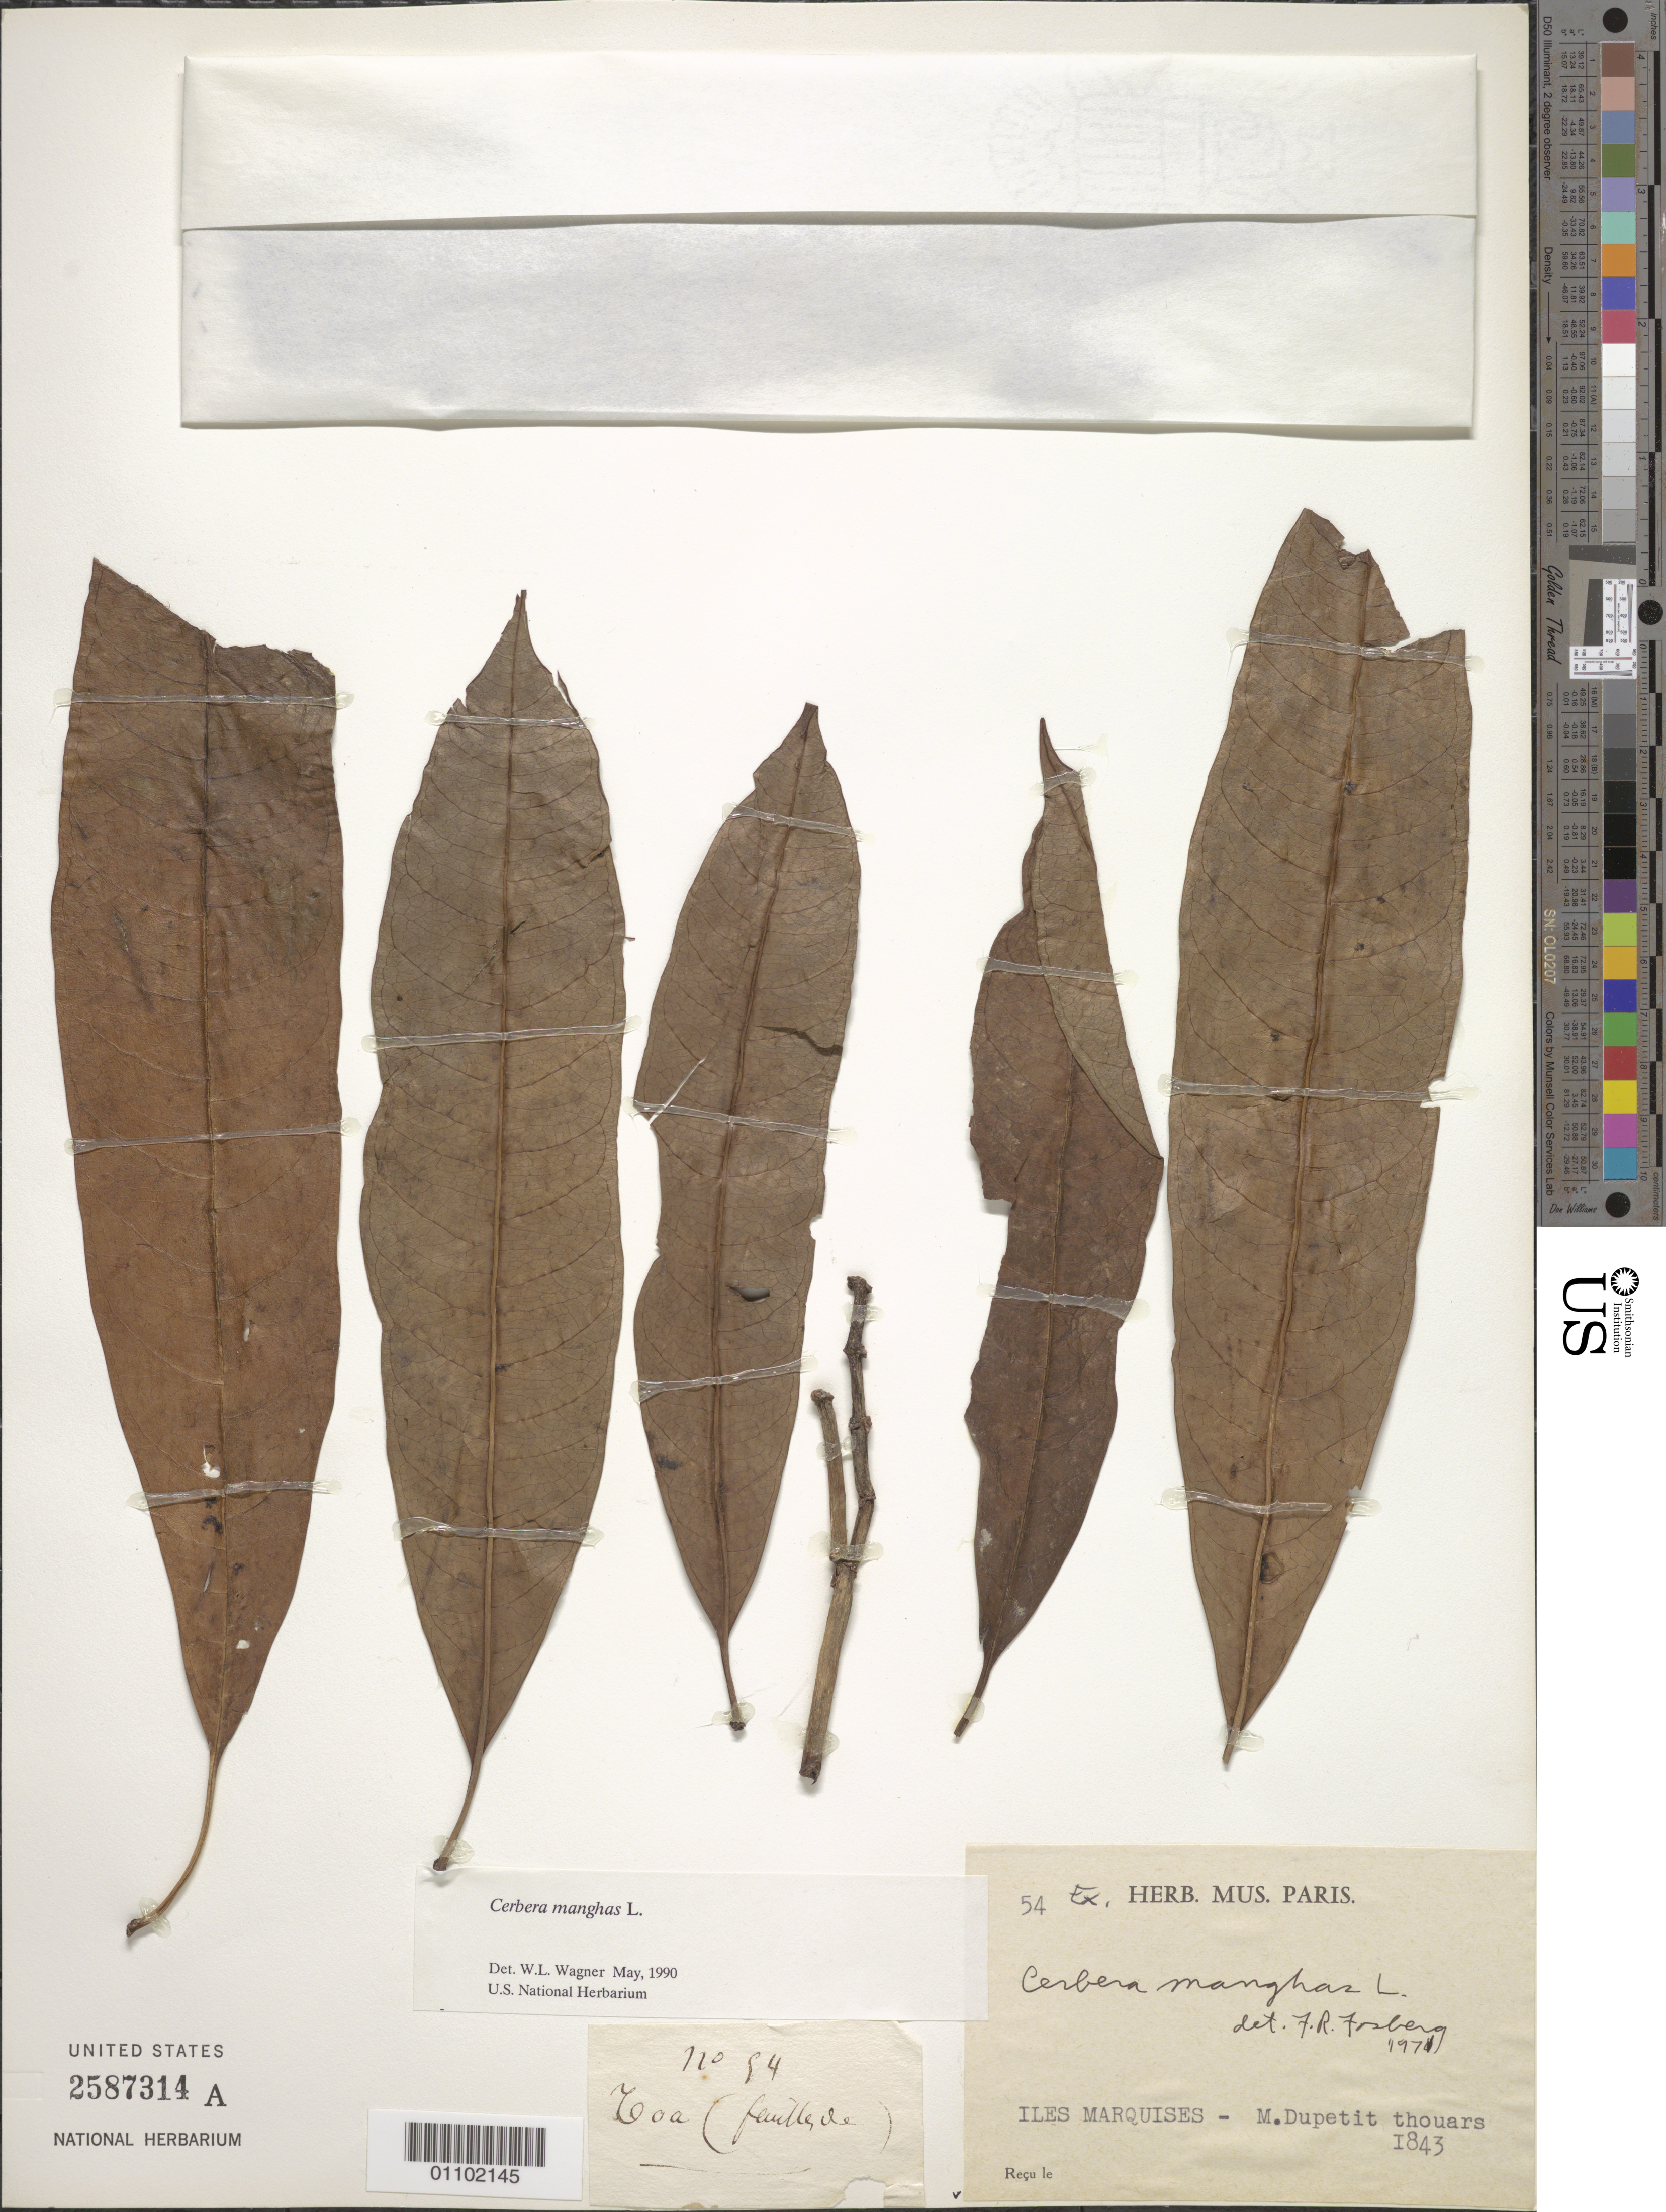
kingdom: Plantae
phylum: Tracheophyta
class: Magnoliopsida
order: Gentianales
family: Apocynaceae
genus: Cerbera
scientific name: Cerbera manghas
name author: L.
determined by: Wagner, W. L., (BOT), Smithsonian Institution - National Museum of Natural History (UNITED STATES)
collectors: L. M. Du Petit-Thouars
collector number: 54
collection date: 1843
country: French Polynesia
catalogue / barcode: US 2587314A